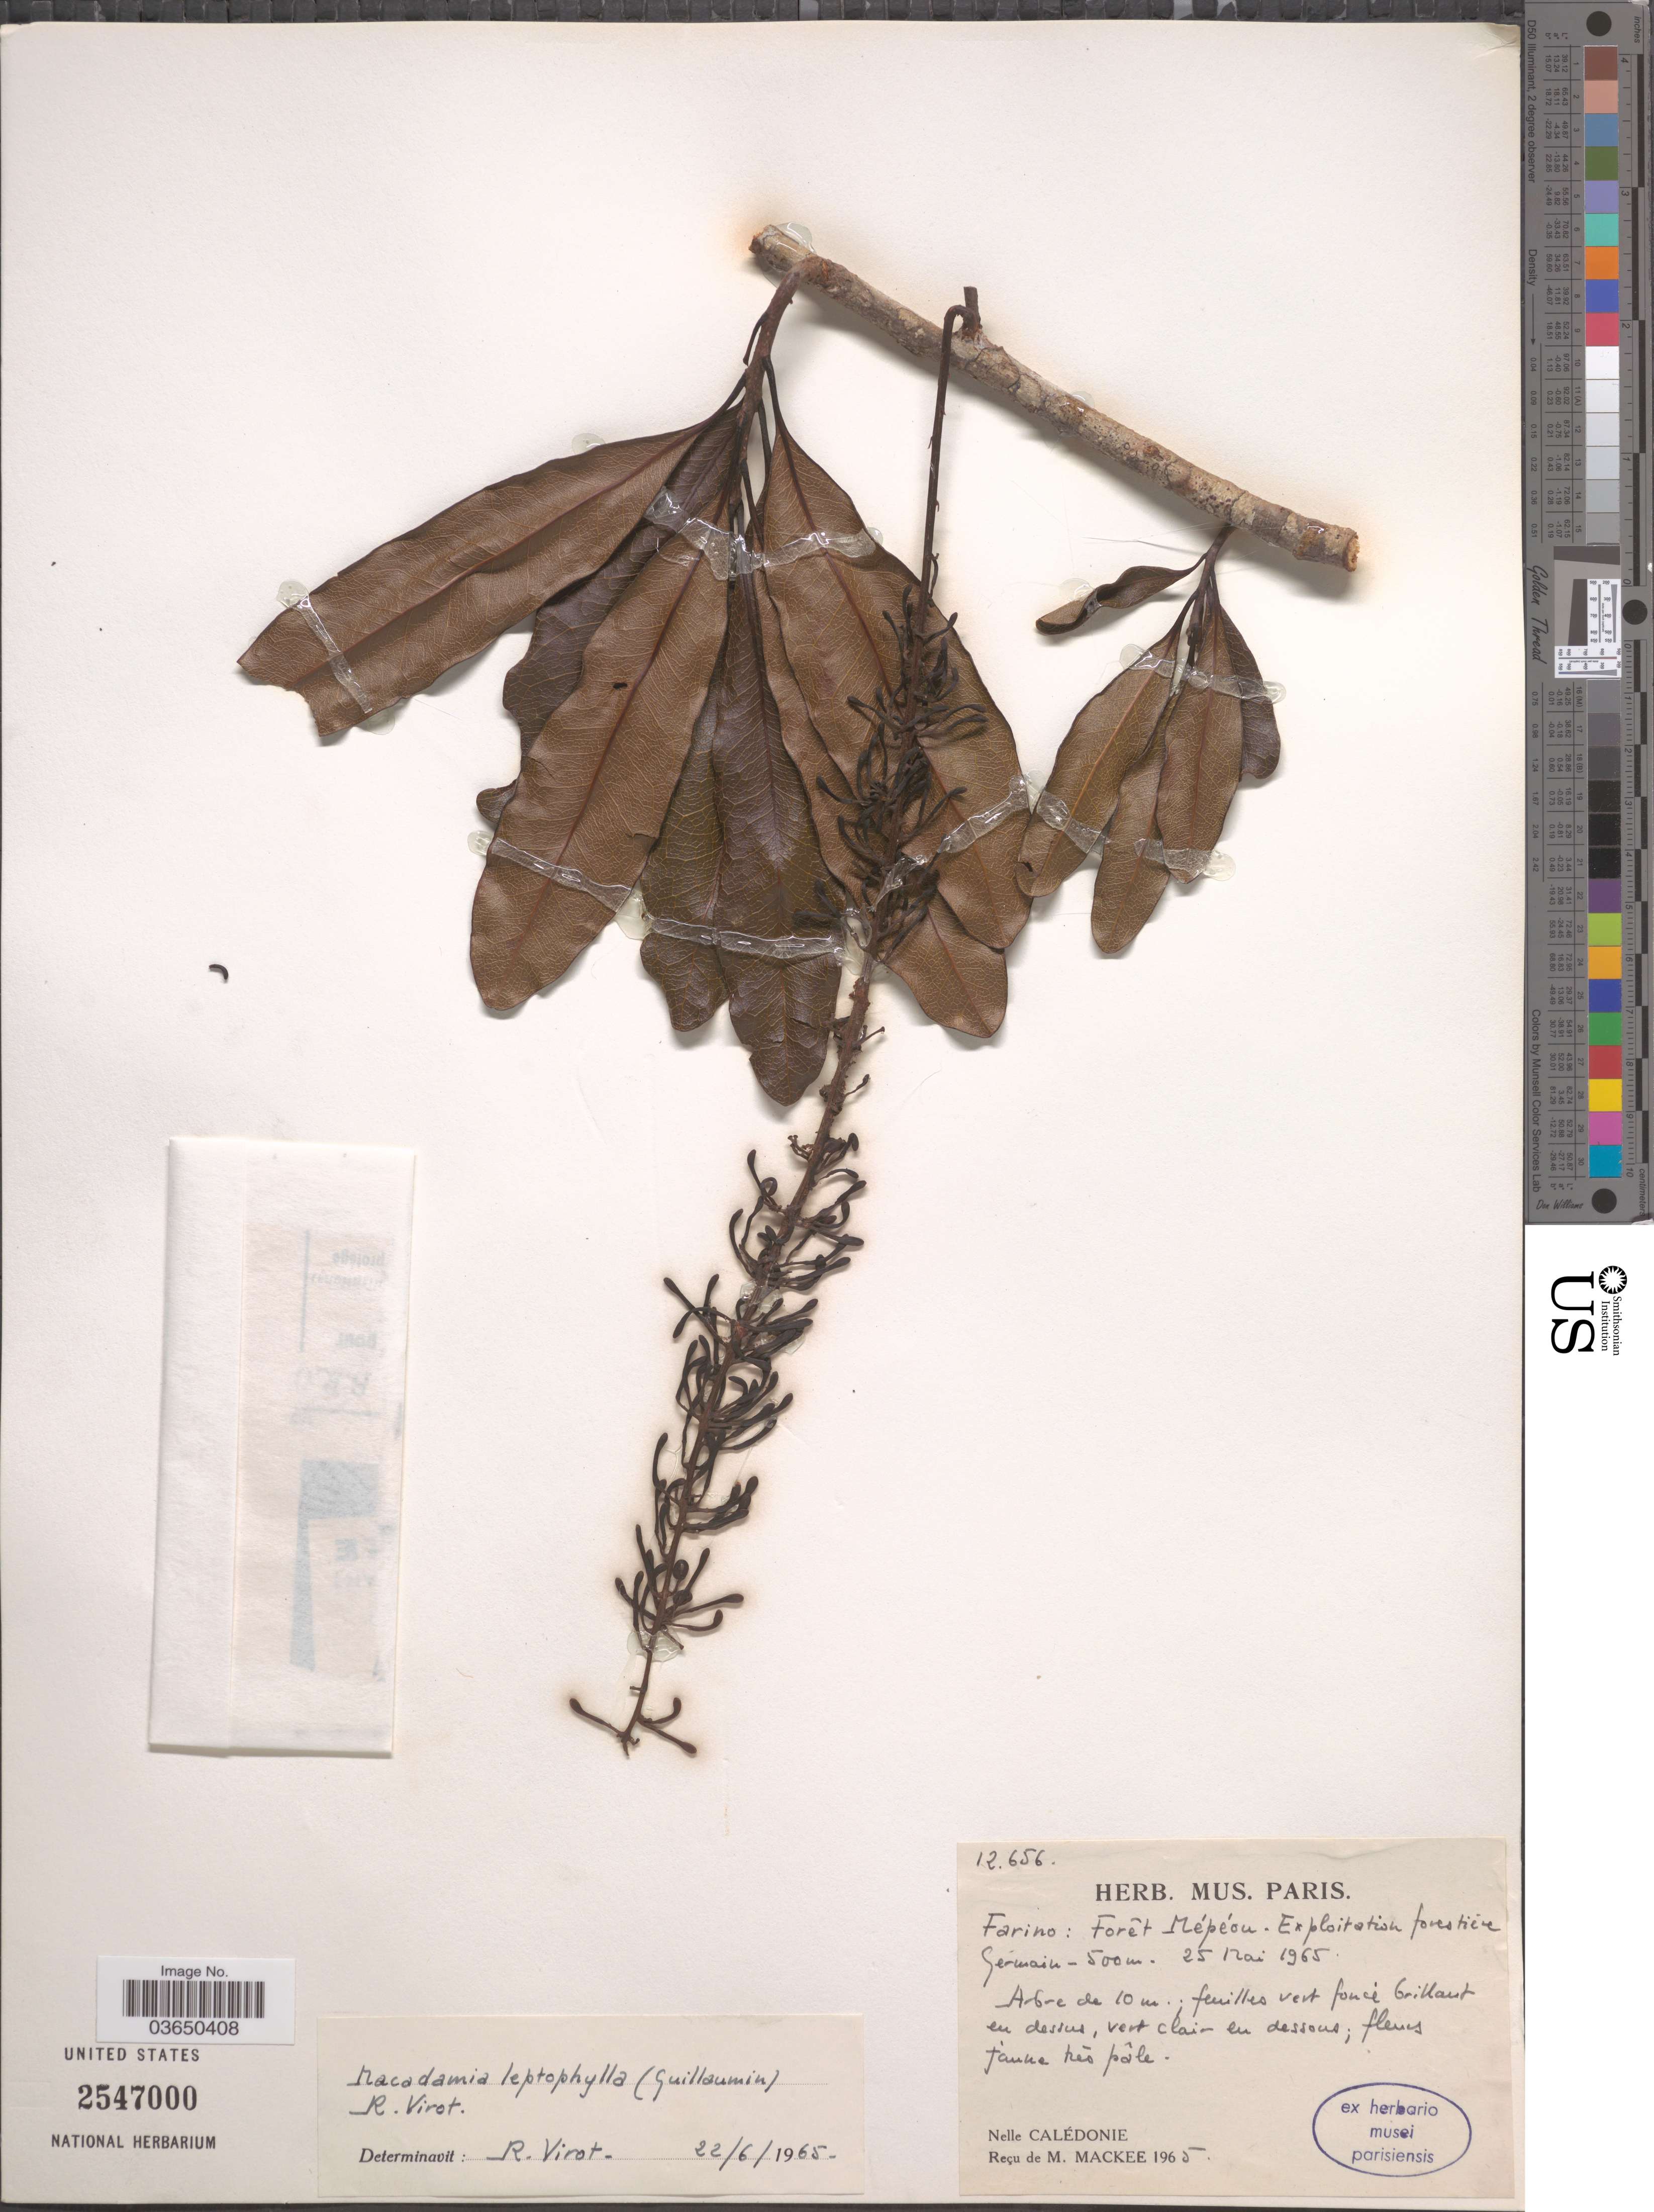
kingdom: Plantae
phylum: Tracheophyta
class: Magnoliopsida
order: Proteales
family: Proteaceae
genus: Macadamia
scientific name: Macadamia leptophylla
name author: (Guillaumin) R. Virot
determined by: Strong, Mark T., (BOT), Smithsonian Institution - National Museum of Natural History (UNITED STATES)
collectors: M. Mackee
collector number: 12656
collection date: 1965-05-25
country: New Caledonia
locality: Farino: Forêt Mépéou. Exploitation forestière Germain. Nelle Calédonie.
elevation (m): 500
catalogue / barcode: US 2547000